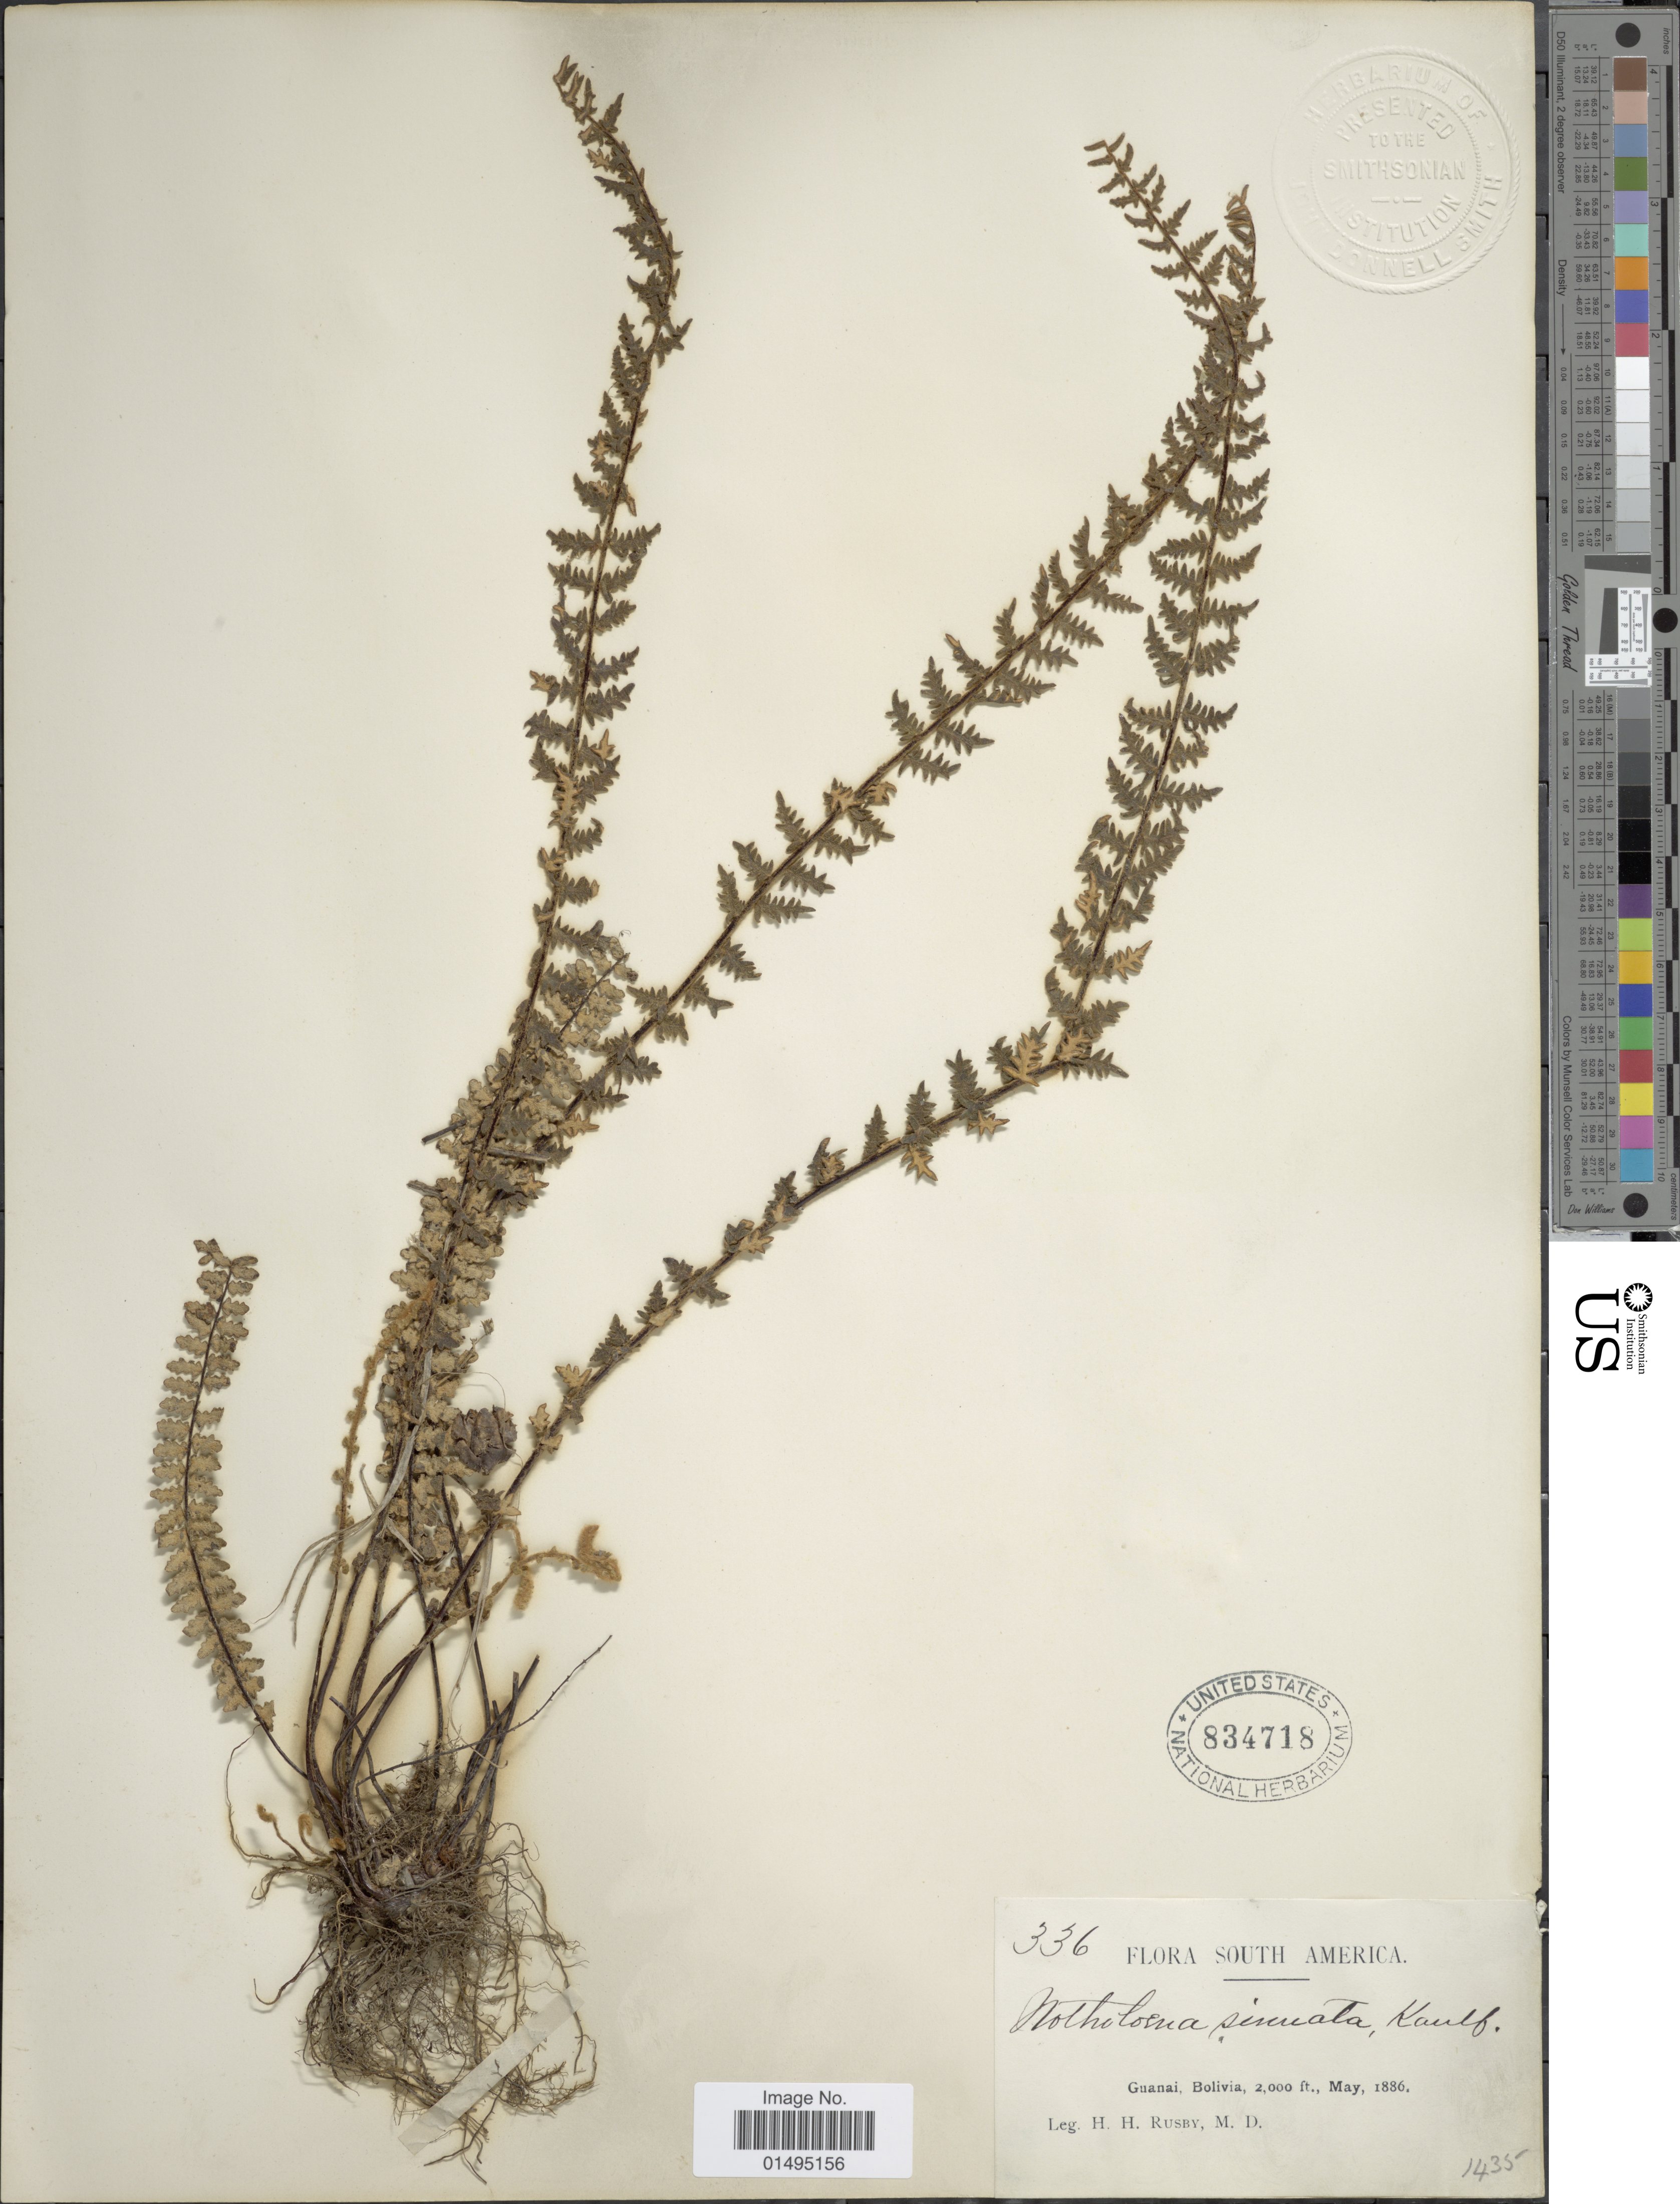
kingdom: Plantae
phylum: Tracheophyta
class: Polypodiopsida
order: Polypodiales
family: Pteridaceae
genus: Myriopteris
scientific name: Myriopteris aurea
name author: (Poir.) Grusz & Windham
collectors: H. H. Rusby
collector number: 336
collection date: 1886-05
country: Bolivia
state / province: La Páz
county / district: Larecaja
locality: Guanay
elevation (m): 610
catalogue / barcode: US 834718